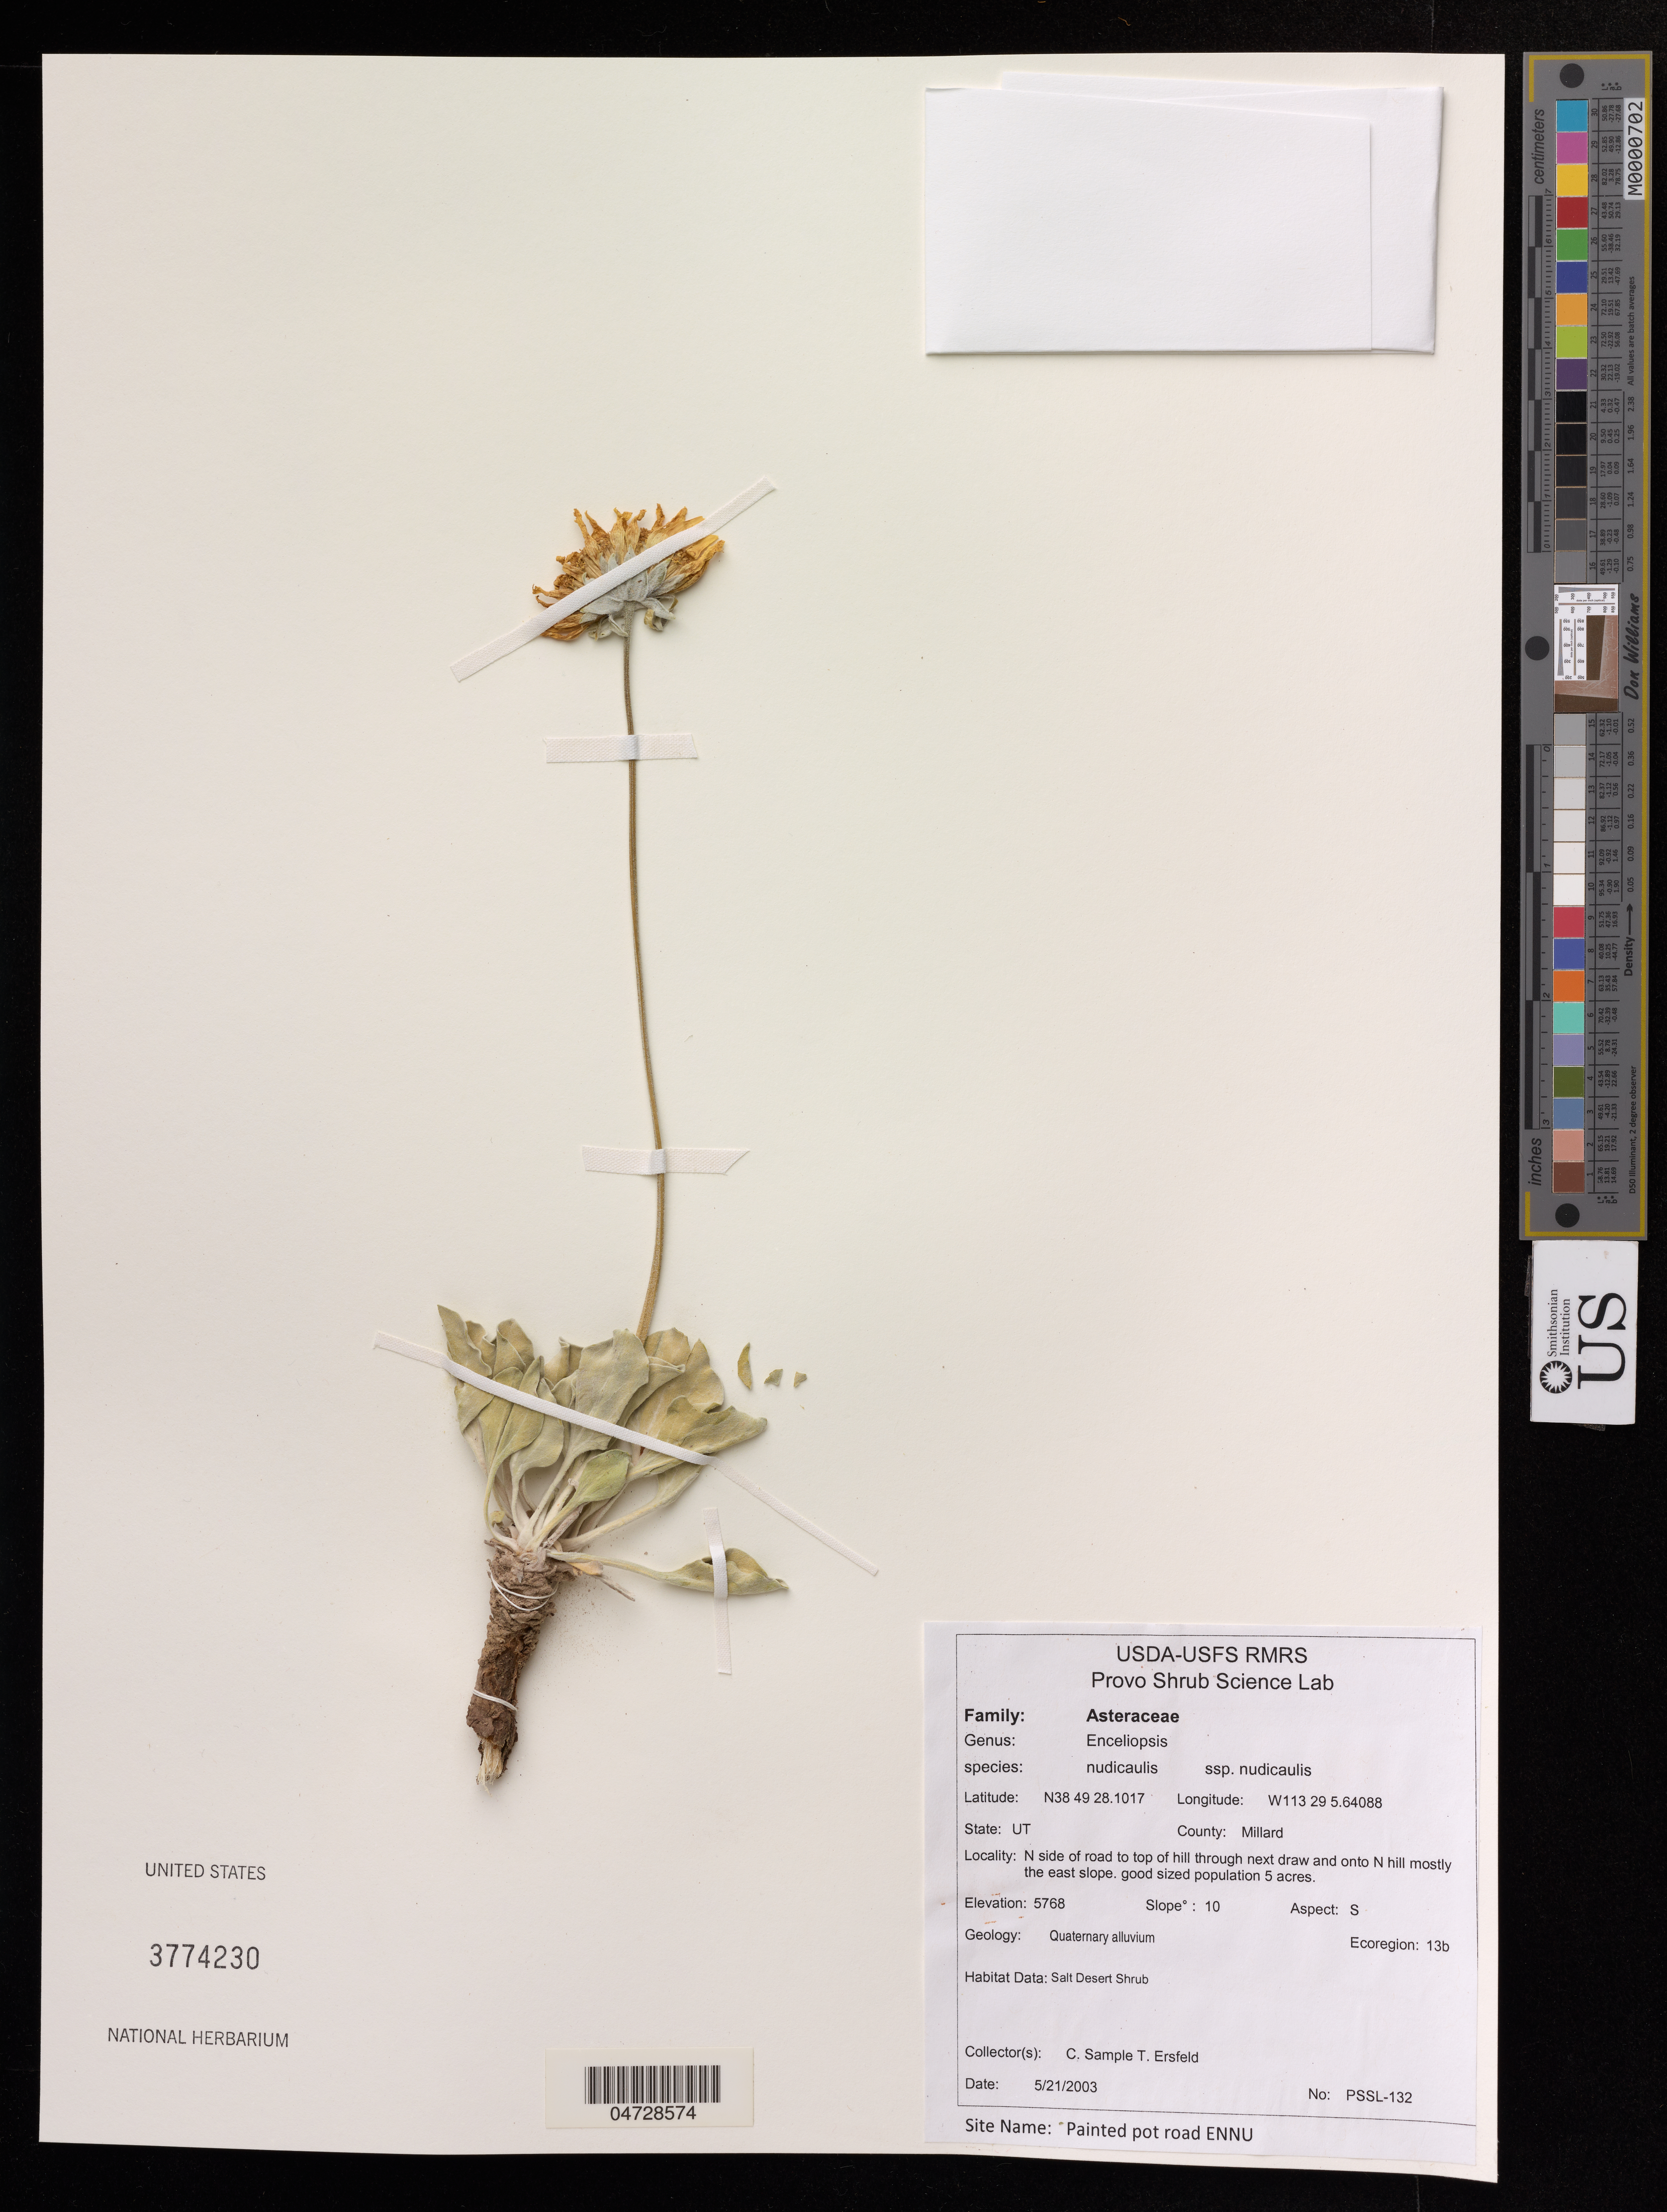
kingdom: Plantae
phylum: Tracheophyta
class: Magnoliopsida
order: Asterales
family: Asteraceae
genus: Enceliopsis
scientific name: Enceliopsis nudicaulis subsp. nudicaulis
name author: (A. Gray) A. Nelson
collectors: C. Sample & T. Ersfeld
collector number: PSSL-132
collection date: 2003-05-21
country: United States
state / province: Utah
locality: County: Millard. N. side of road to top hill through next draw and onto N hill mostly the east slope good sized population 5 acres.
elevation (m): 1758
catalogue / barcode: US 3774230